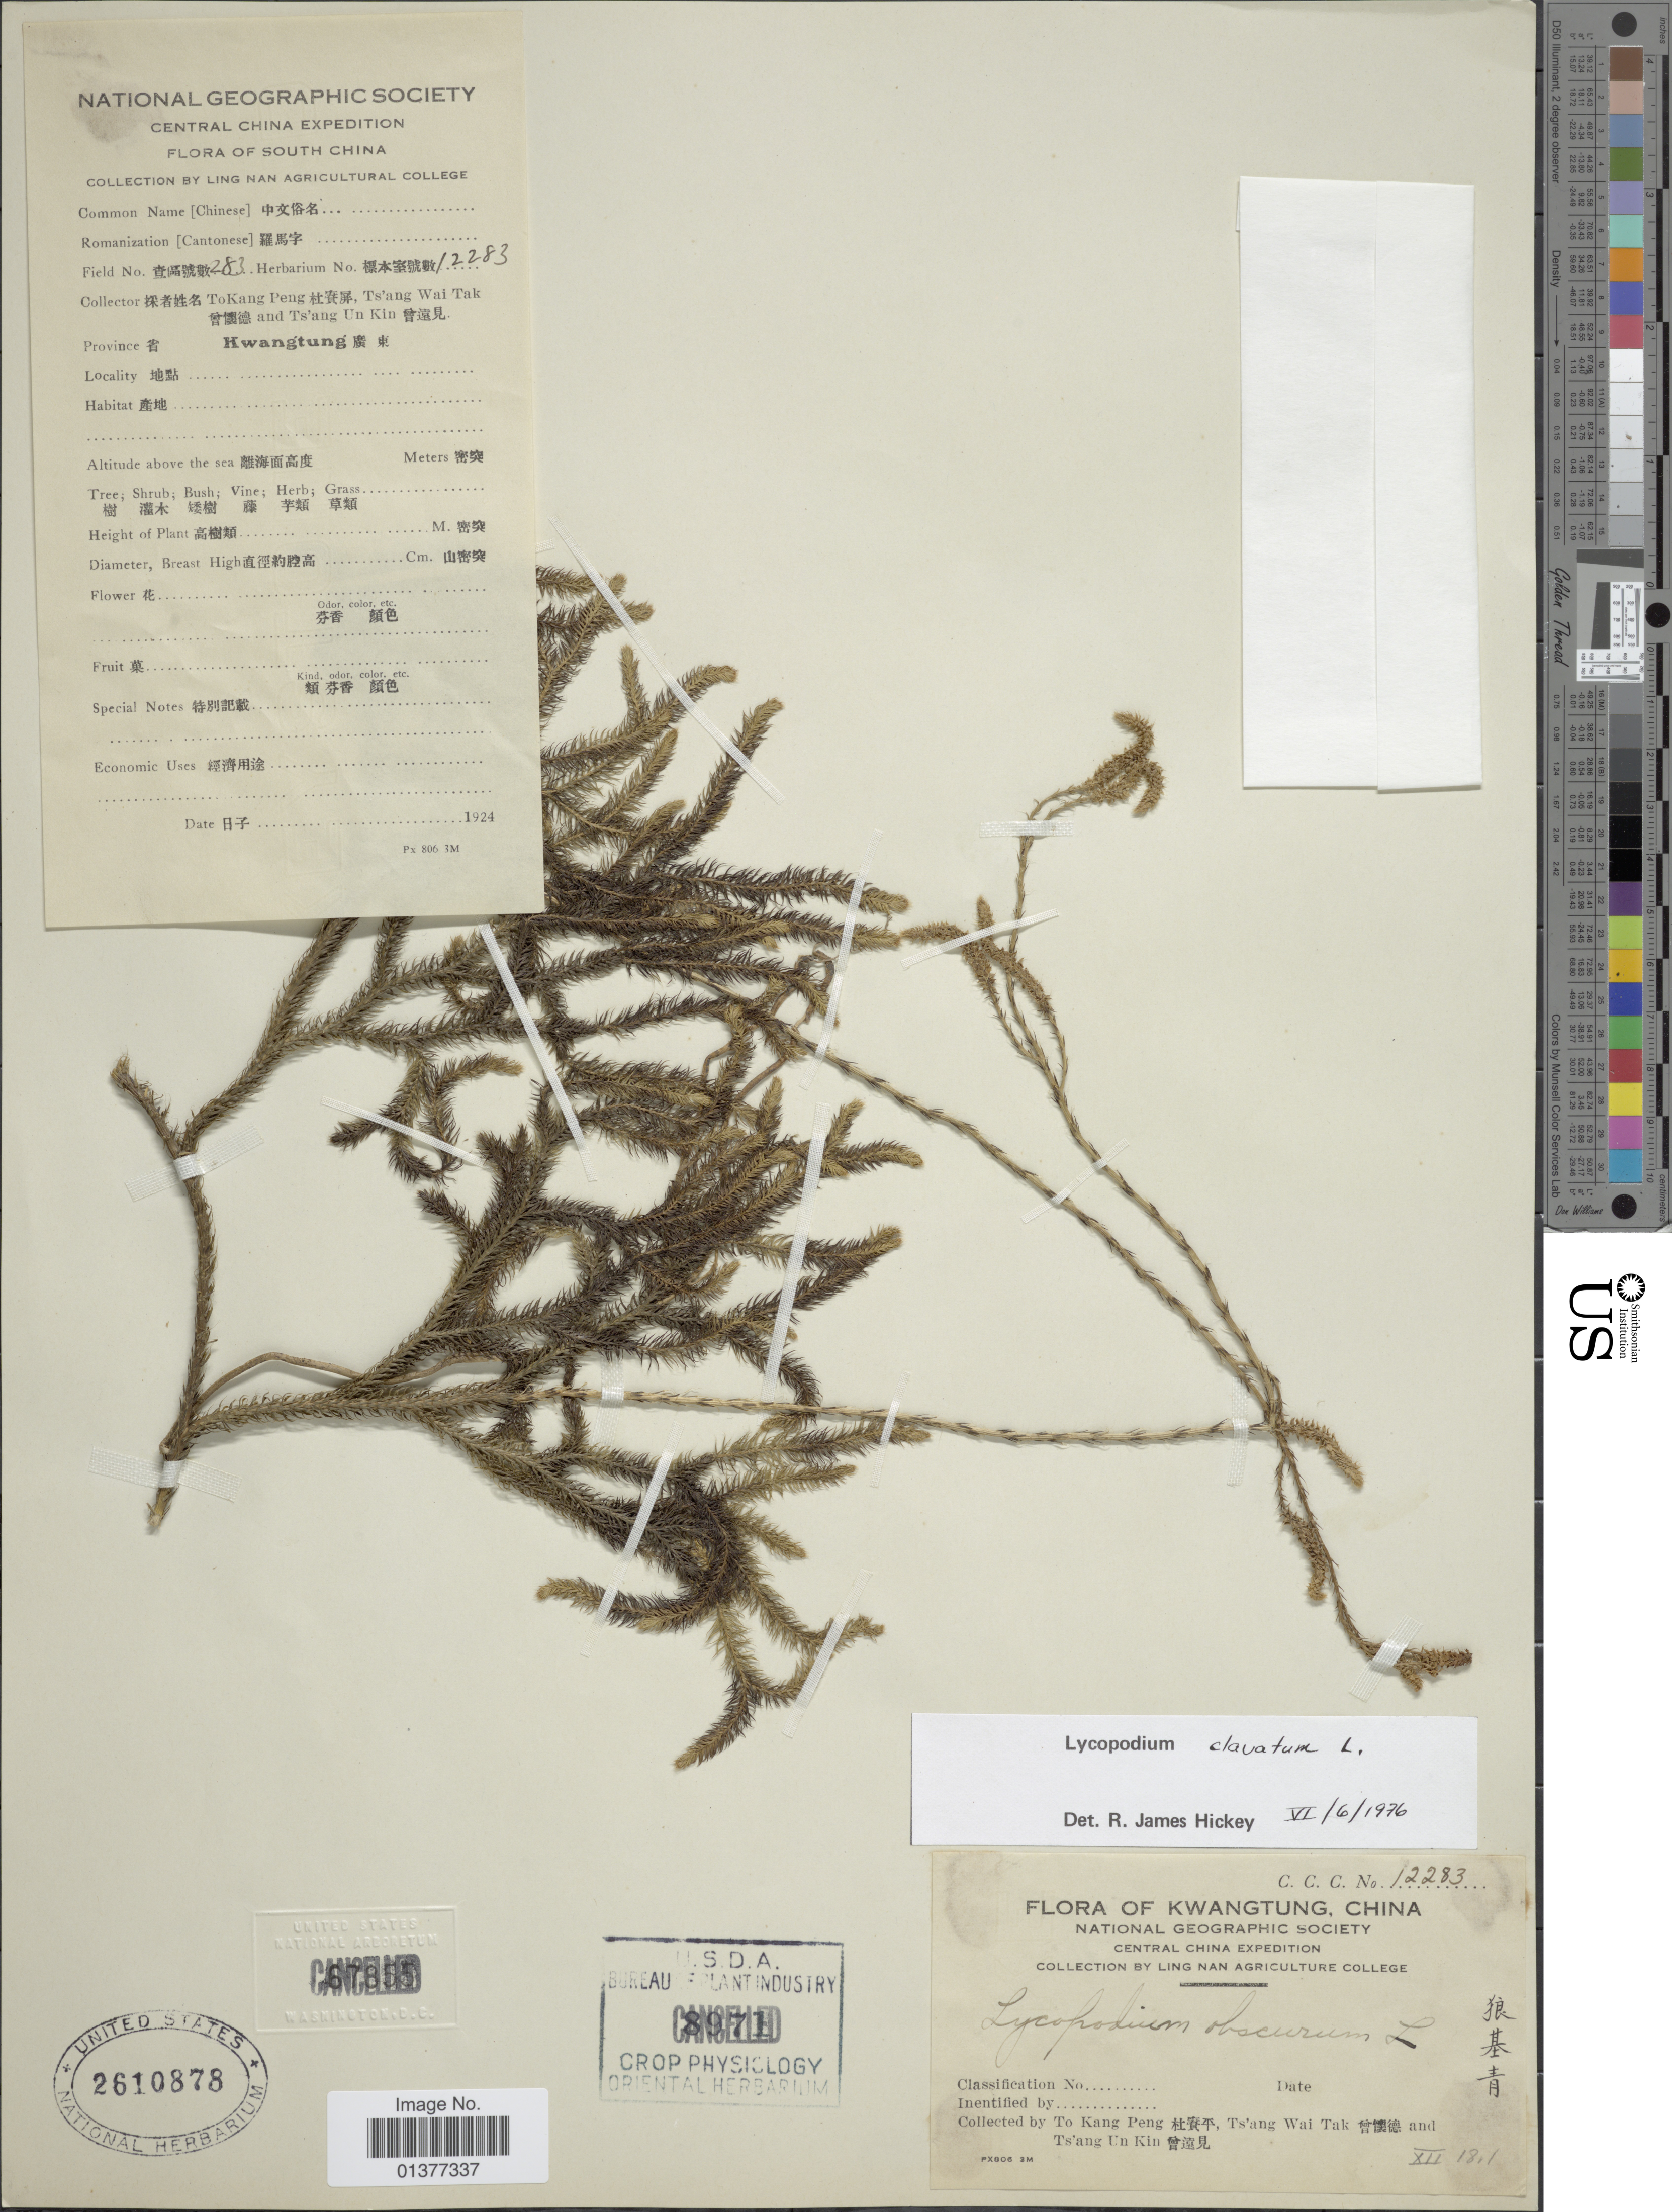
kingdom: Plantae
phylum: Tracheophyta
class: Lycopodiopsida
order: Lycopodiales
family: Lycopodiaceae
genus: Lycopodium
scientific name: Lycopodium clavatum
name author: L.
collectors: T. K. Peng, T. Tak & T. Kin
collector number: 283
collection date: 1924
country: China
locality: Kwangtung province, south China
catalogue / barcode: US 2610878